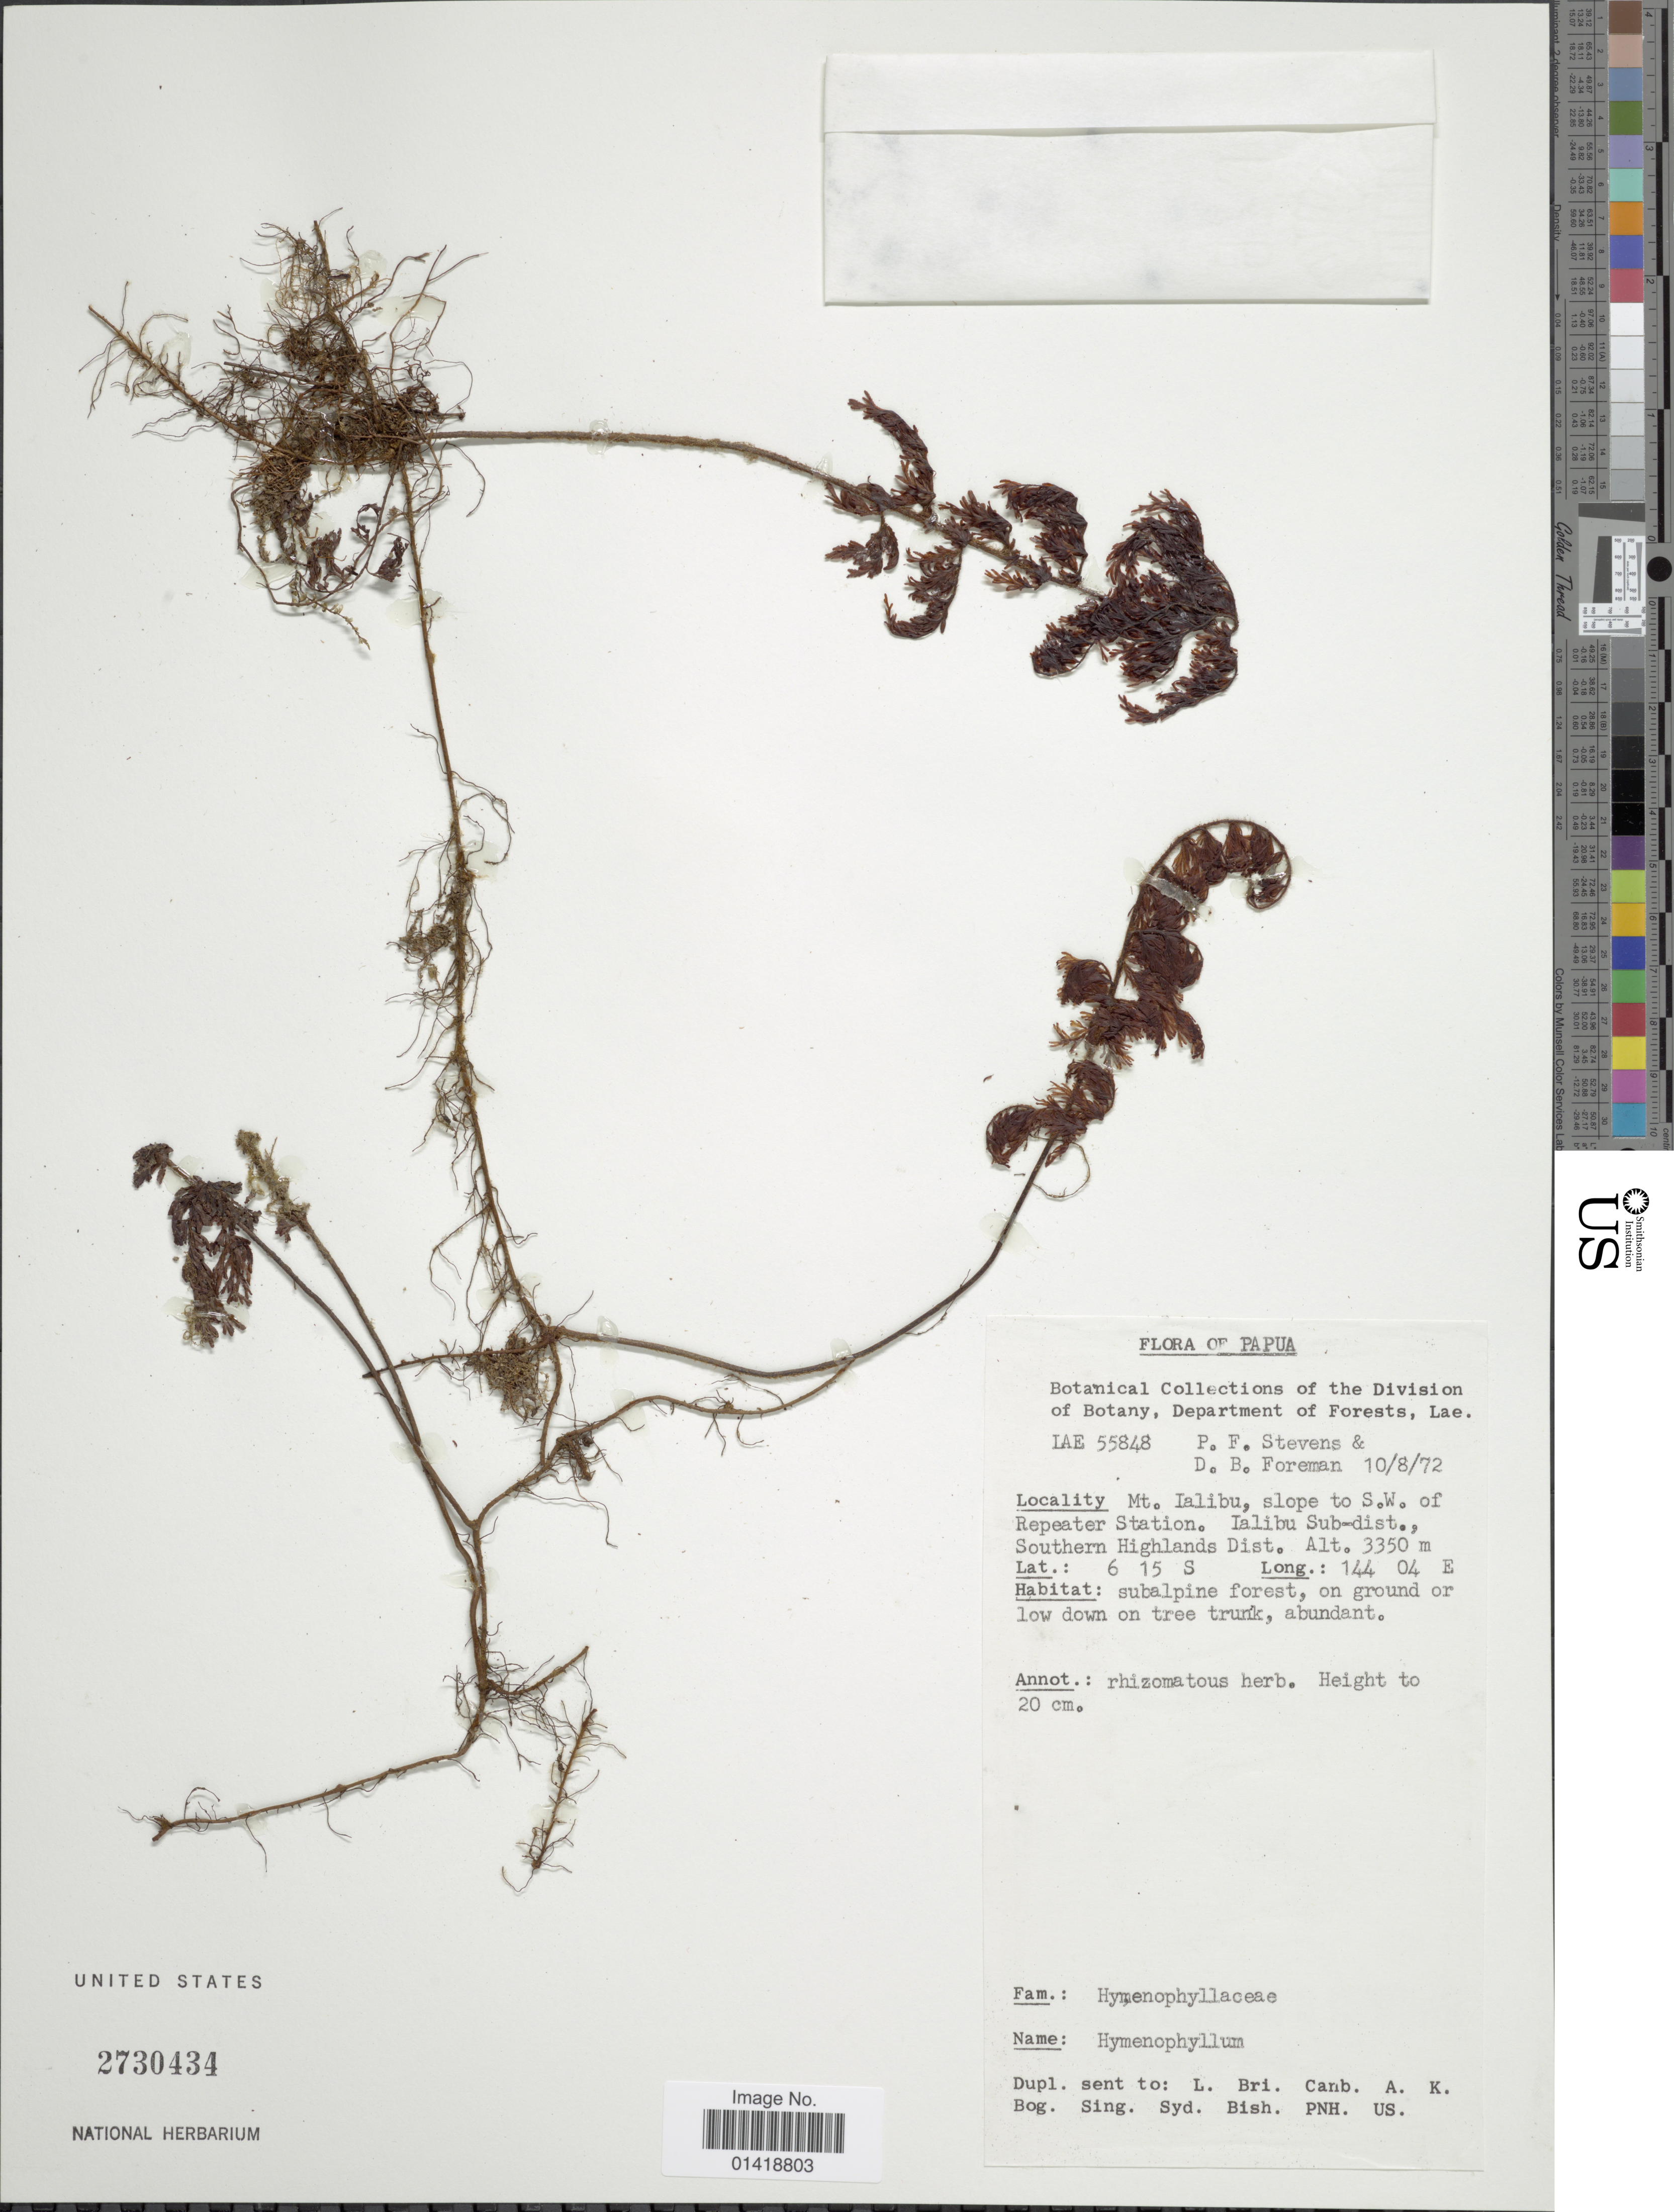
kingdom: Plantae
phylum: Tracheophyta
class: Polypodiopsida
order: Hymenophyllales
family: Hymenophyllaceae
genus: Hymenophyllum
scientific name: Hymenophyllum sp.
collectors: P. F. Stevens & D. Foreman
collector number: LAE 55848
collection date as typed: Transcribed d/m/y: 10/8/72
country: Papua New Guinea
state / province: Southern Highlands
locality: Mt. Ialibus, slope to S.W. of Repeater Station. Ialibu Sub-dist., Southern Highlands Dist.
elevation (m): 3350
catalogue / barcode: US 2730434